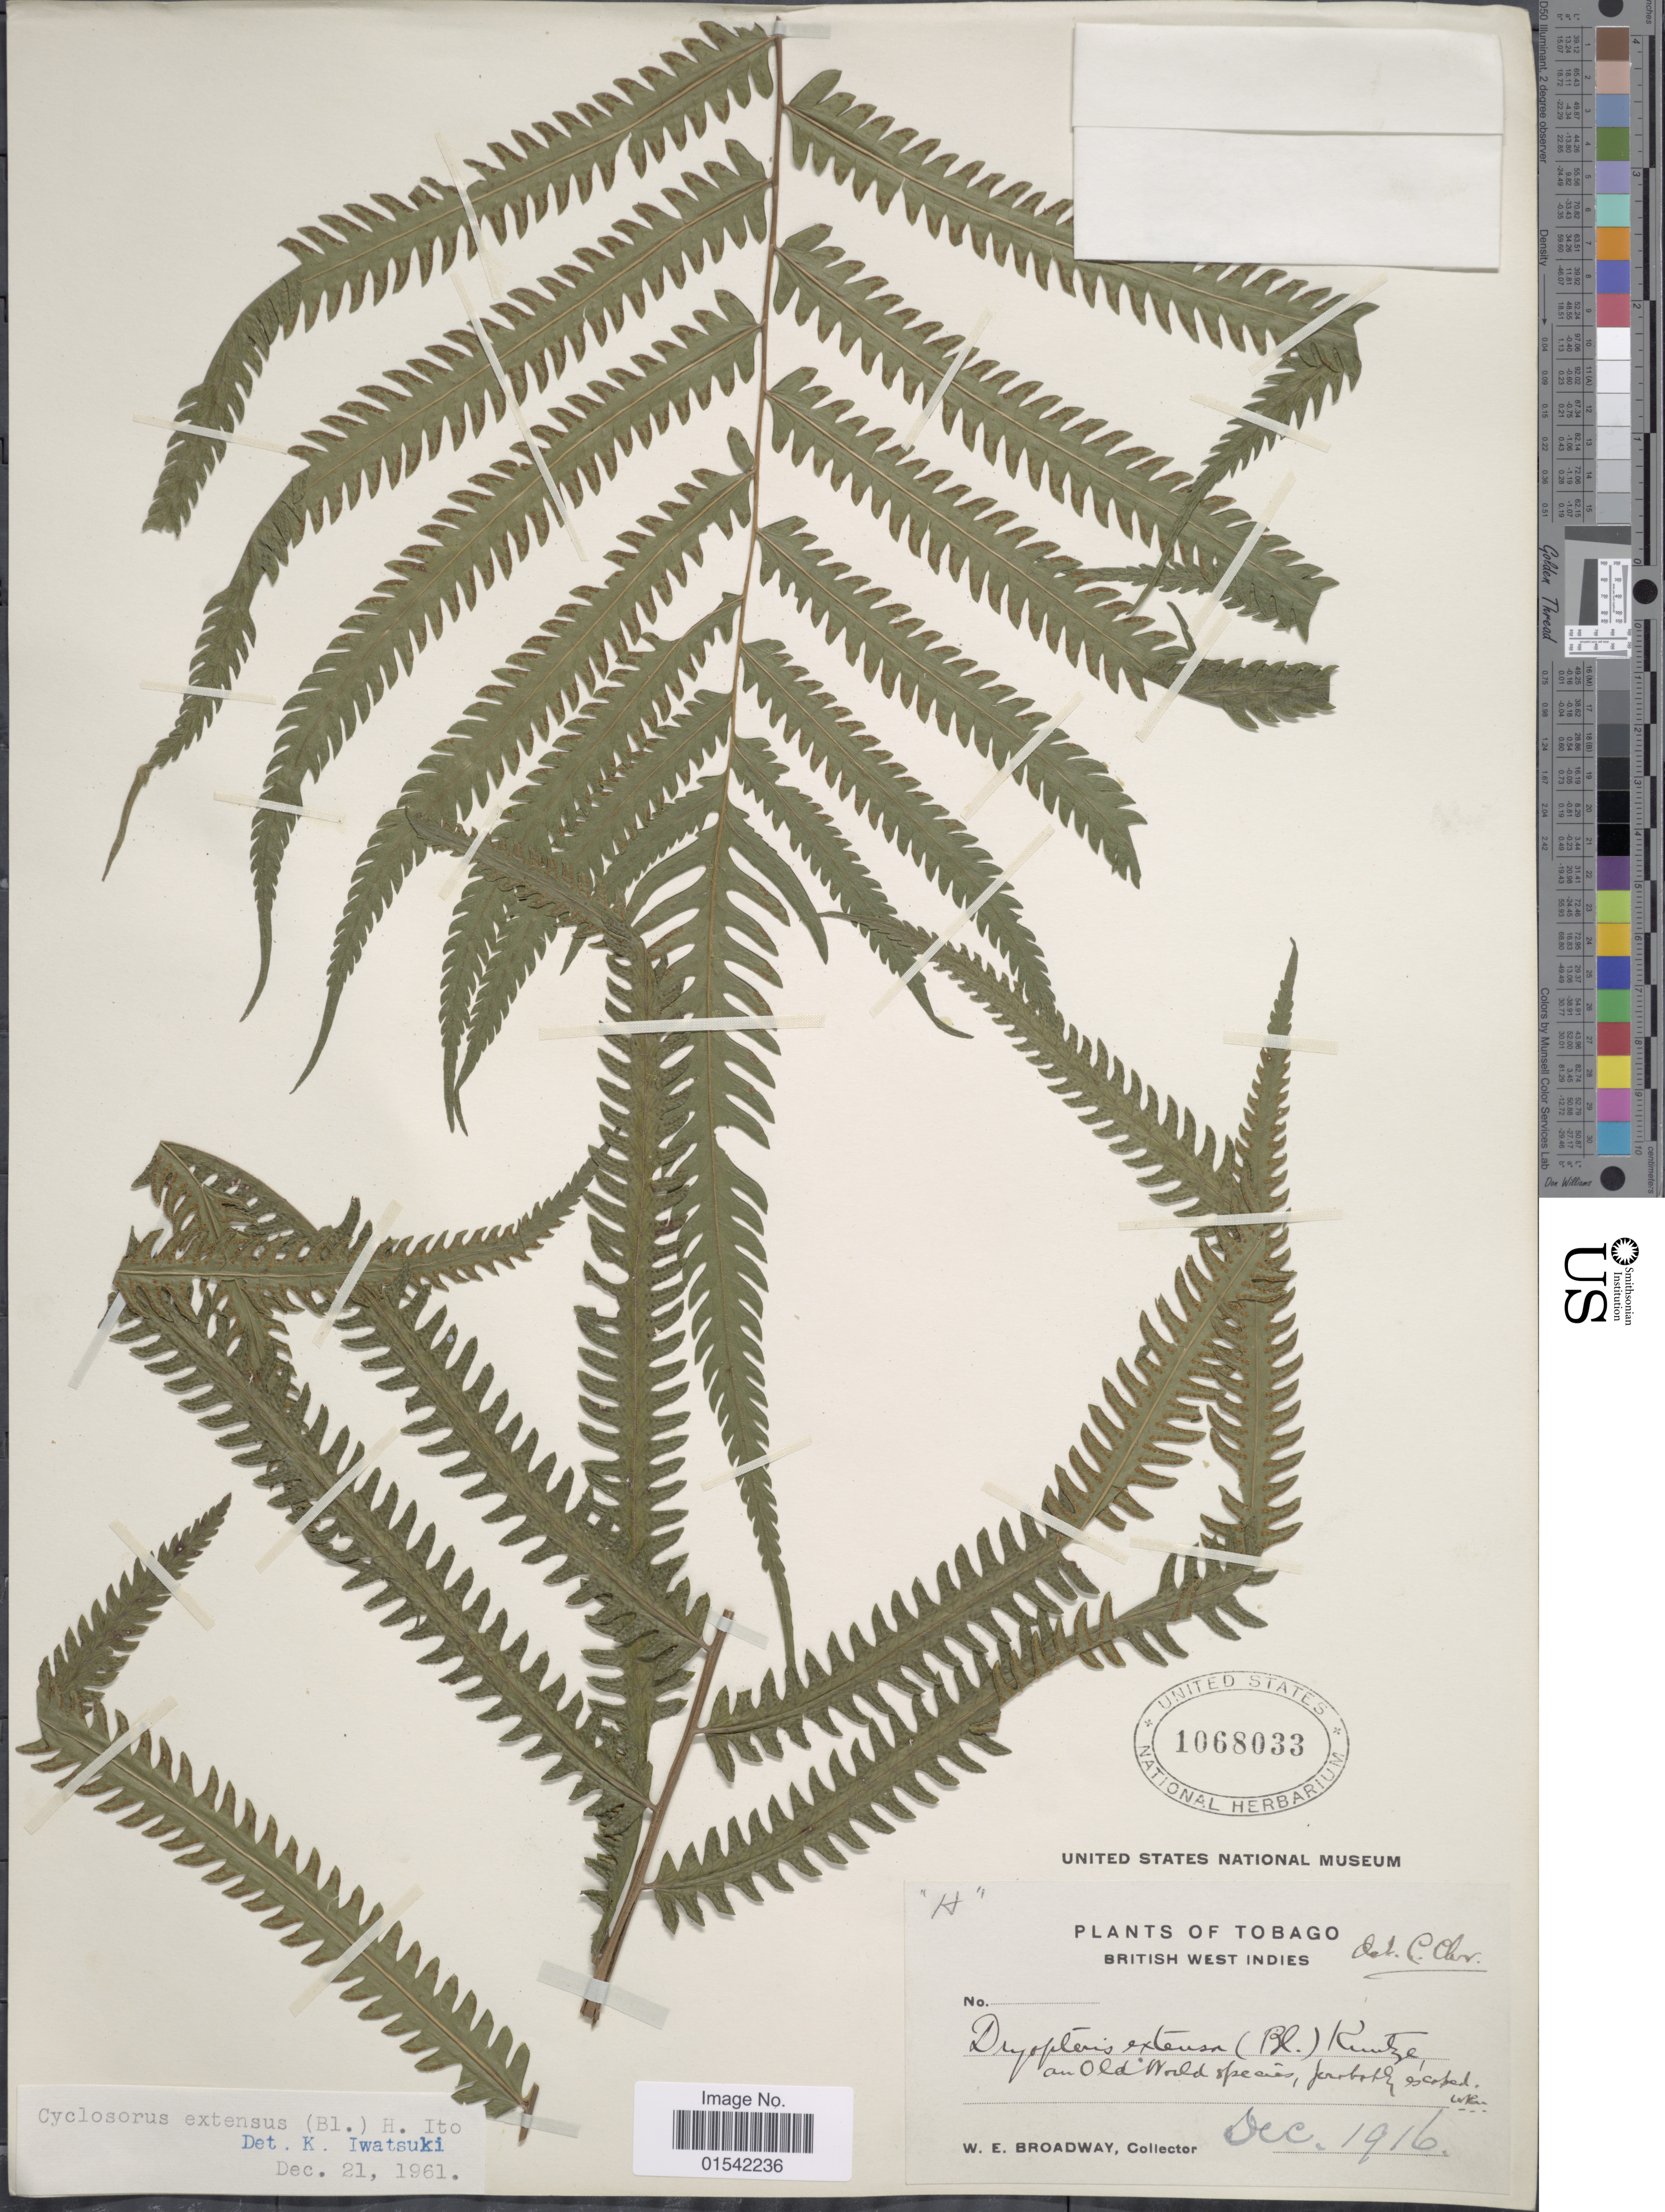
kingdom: Plantae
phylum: Tracheophyta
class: Polypodiopsida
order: Polypodiales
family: Thelypteridaceae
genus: Cyclosorus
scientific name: Cyclosorus opulentus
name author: (Kaulf.) Nakaike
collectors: W. E. Broadway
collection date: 1916-12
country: Trinidad and Tobago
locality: Tobago, British West Indies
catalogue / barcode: US 1068033